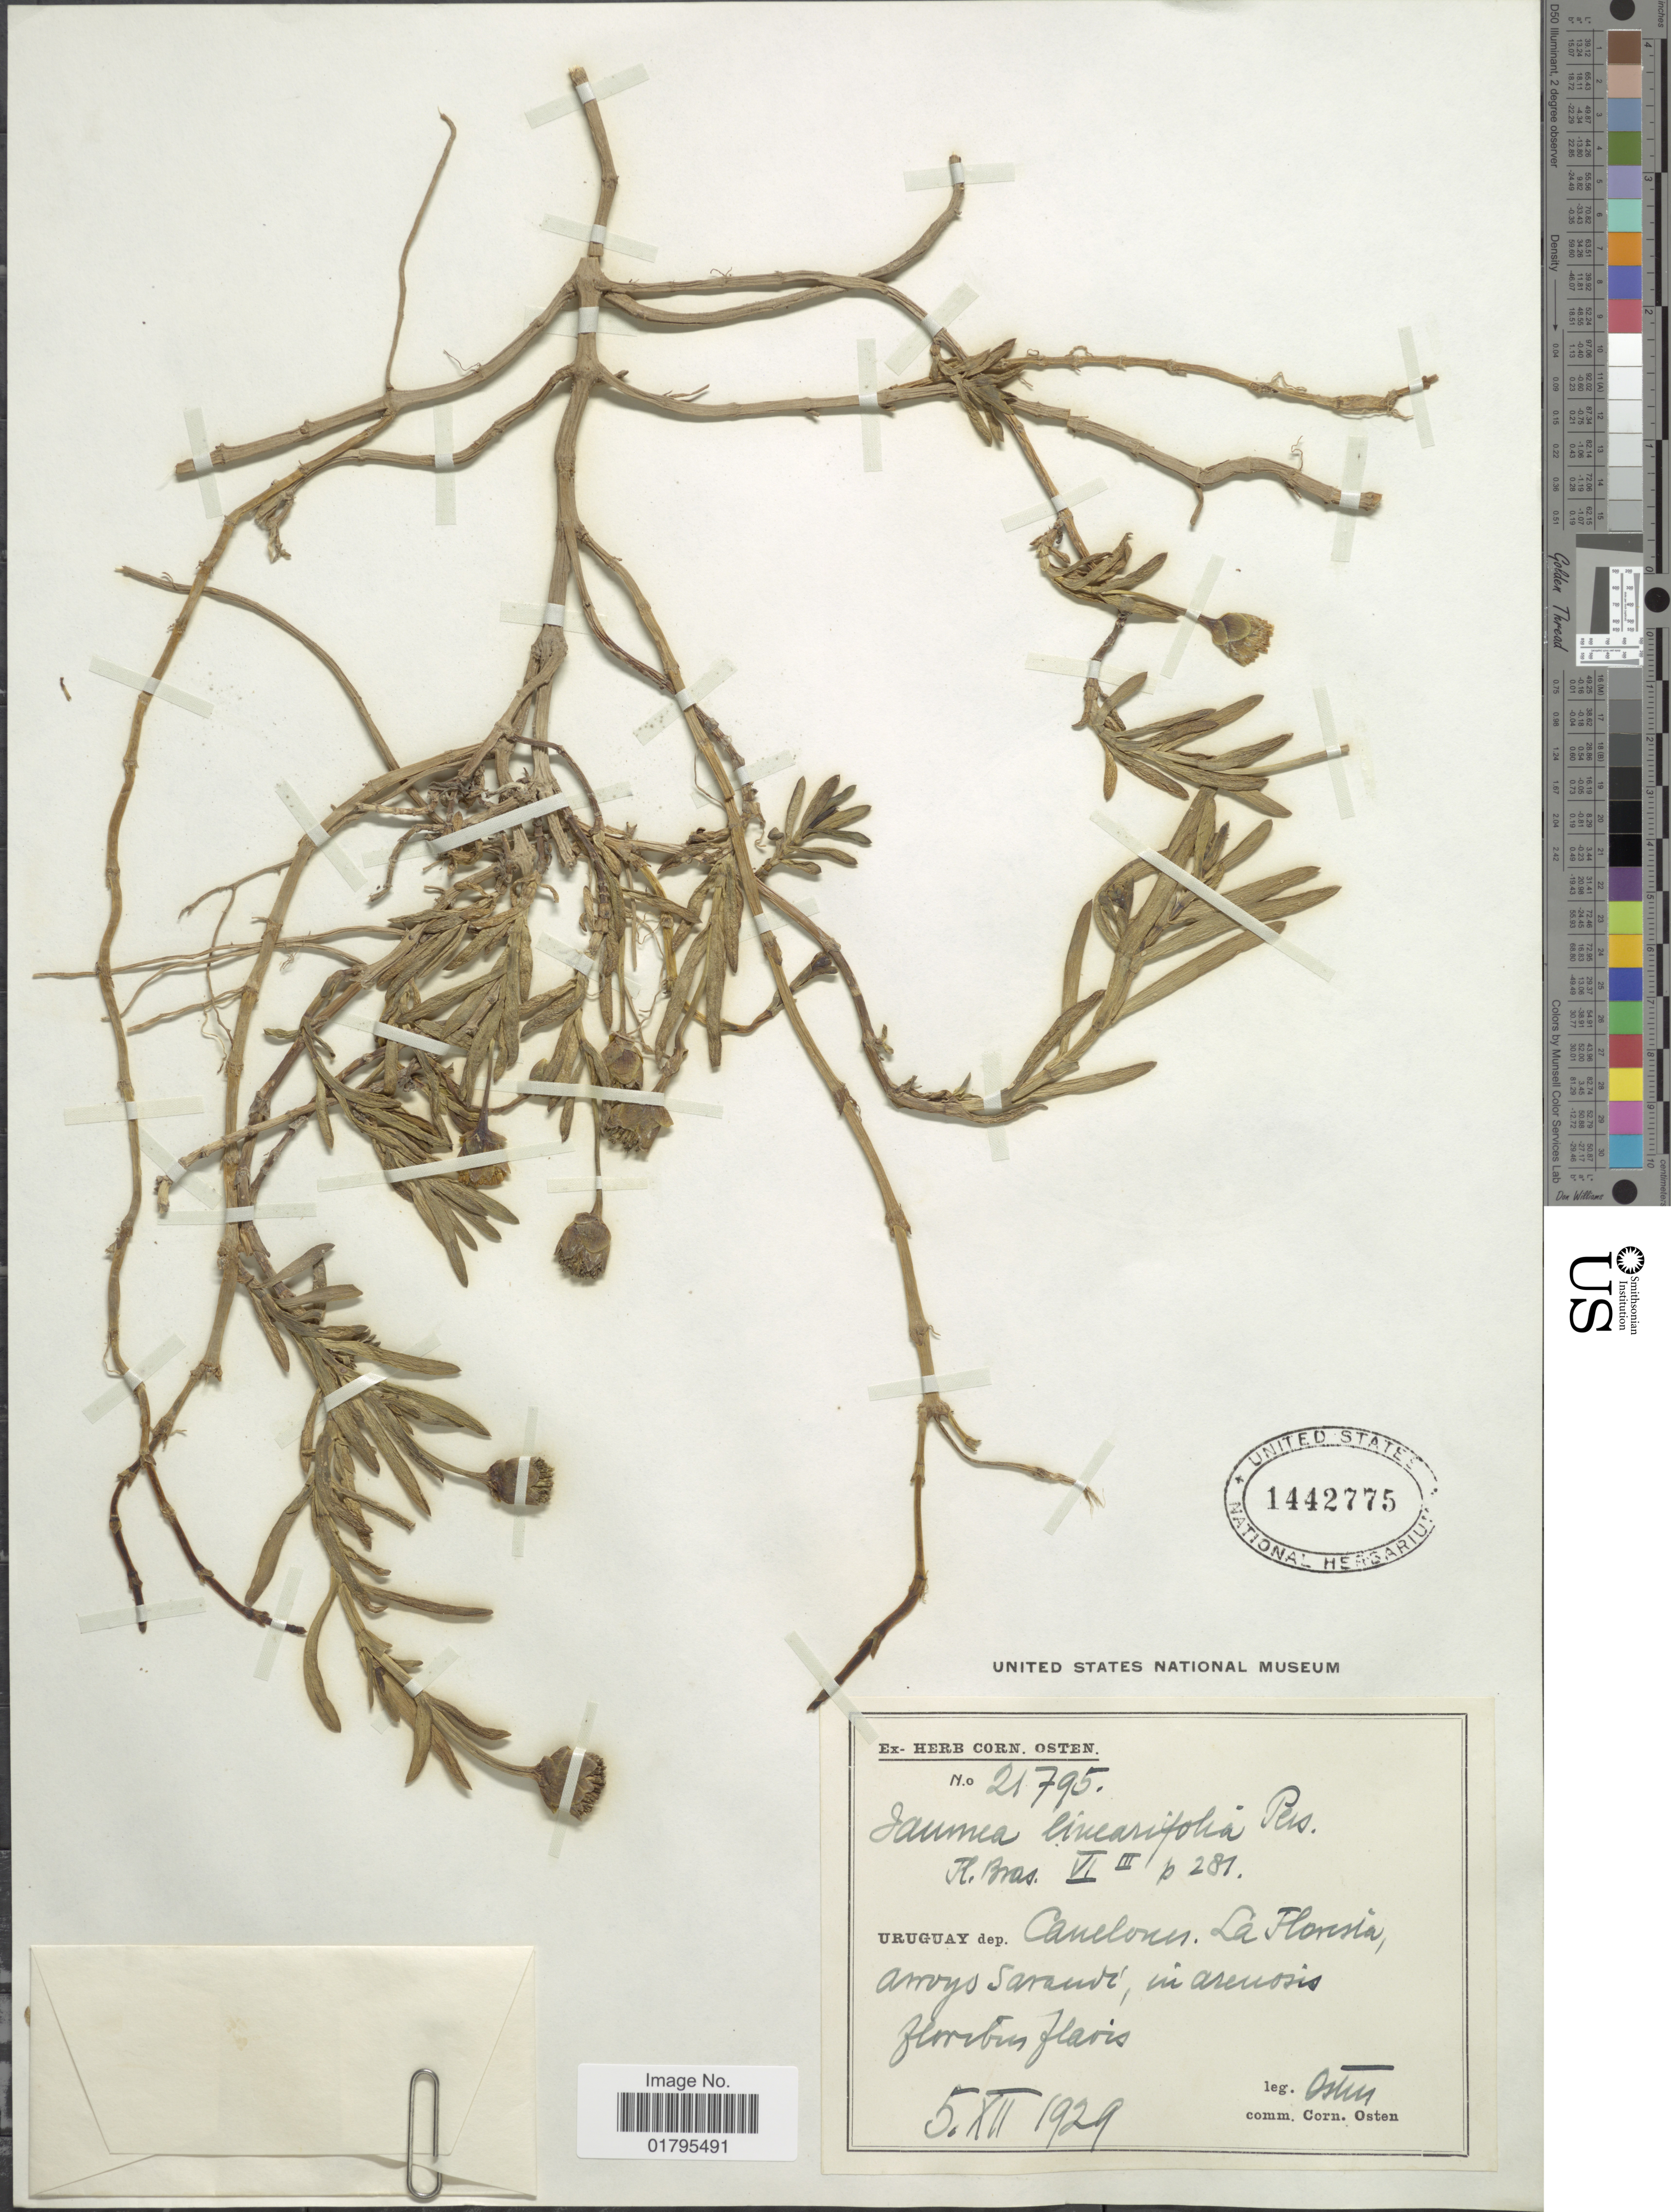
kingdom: Plantae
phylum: Tracheophyta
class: Magnoliopsida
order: Asterales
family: Asteraceae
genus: Jaumea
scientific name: Jaumea linerifolia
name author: (Juss.) DC.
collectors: C. Osten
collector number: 21795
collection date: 1929-12-05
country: Uruguay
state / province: Canelones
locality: Uruguay, Dep. Canelones, La Florida, amoys Sarauvi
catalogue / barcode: US 1442775